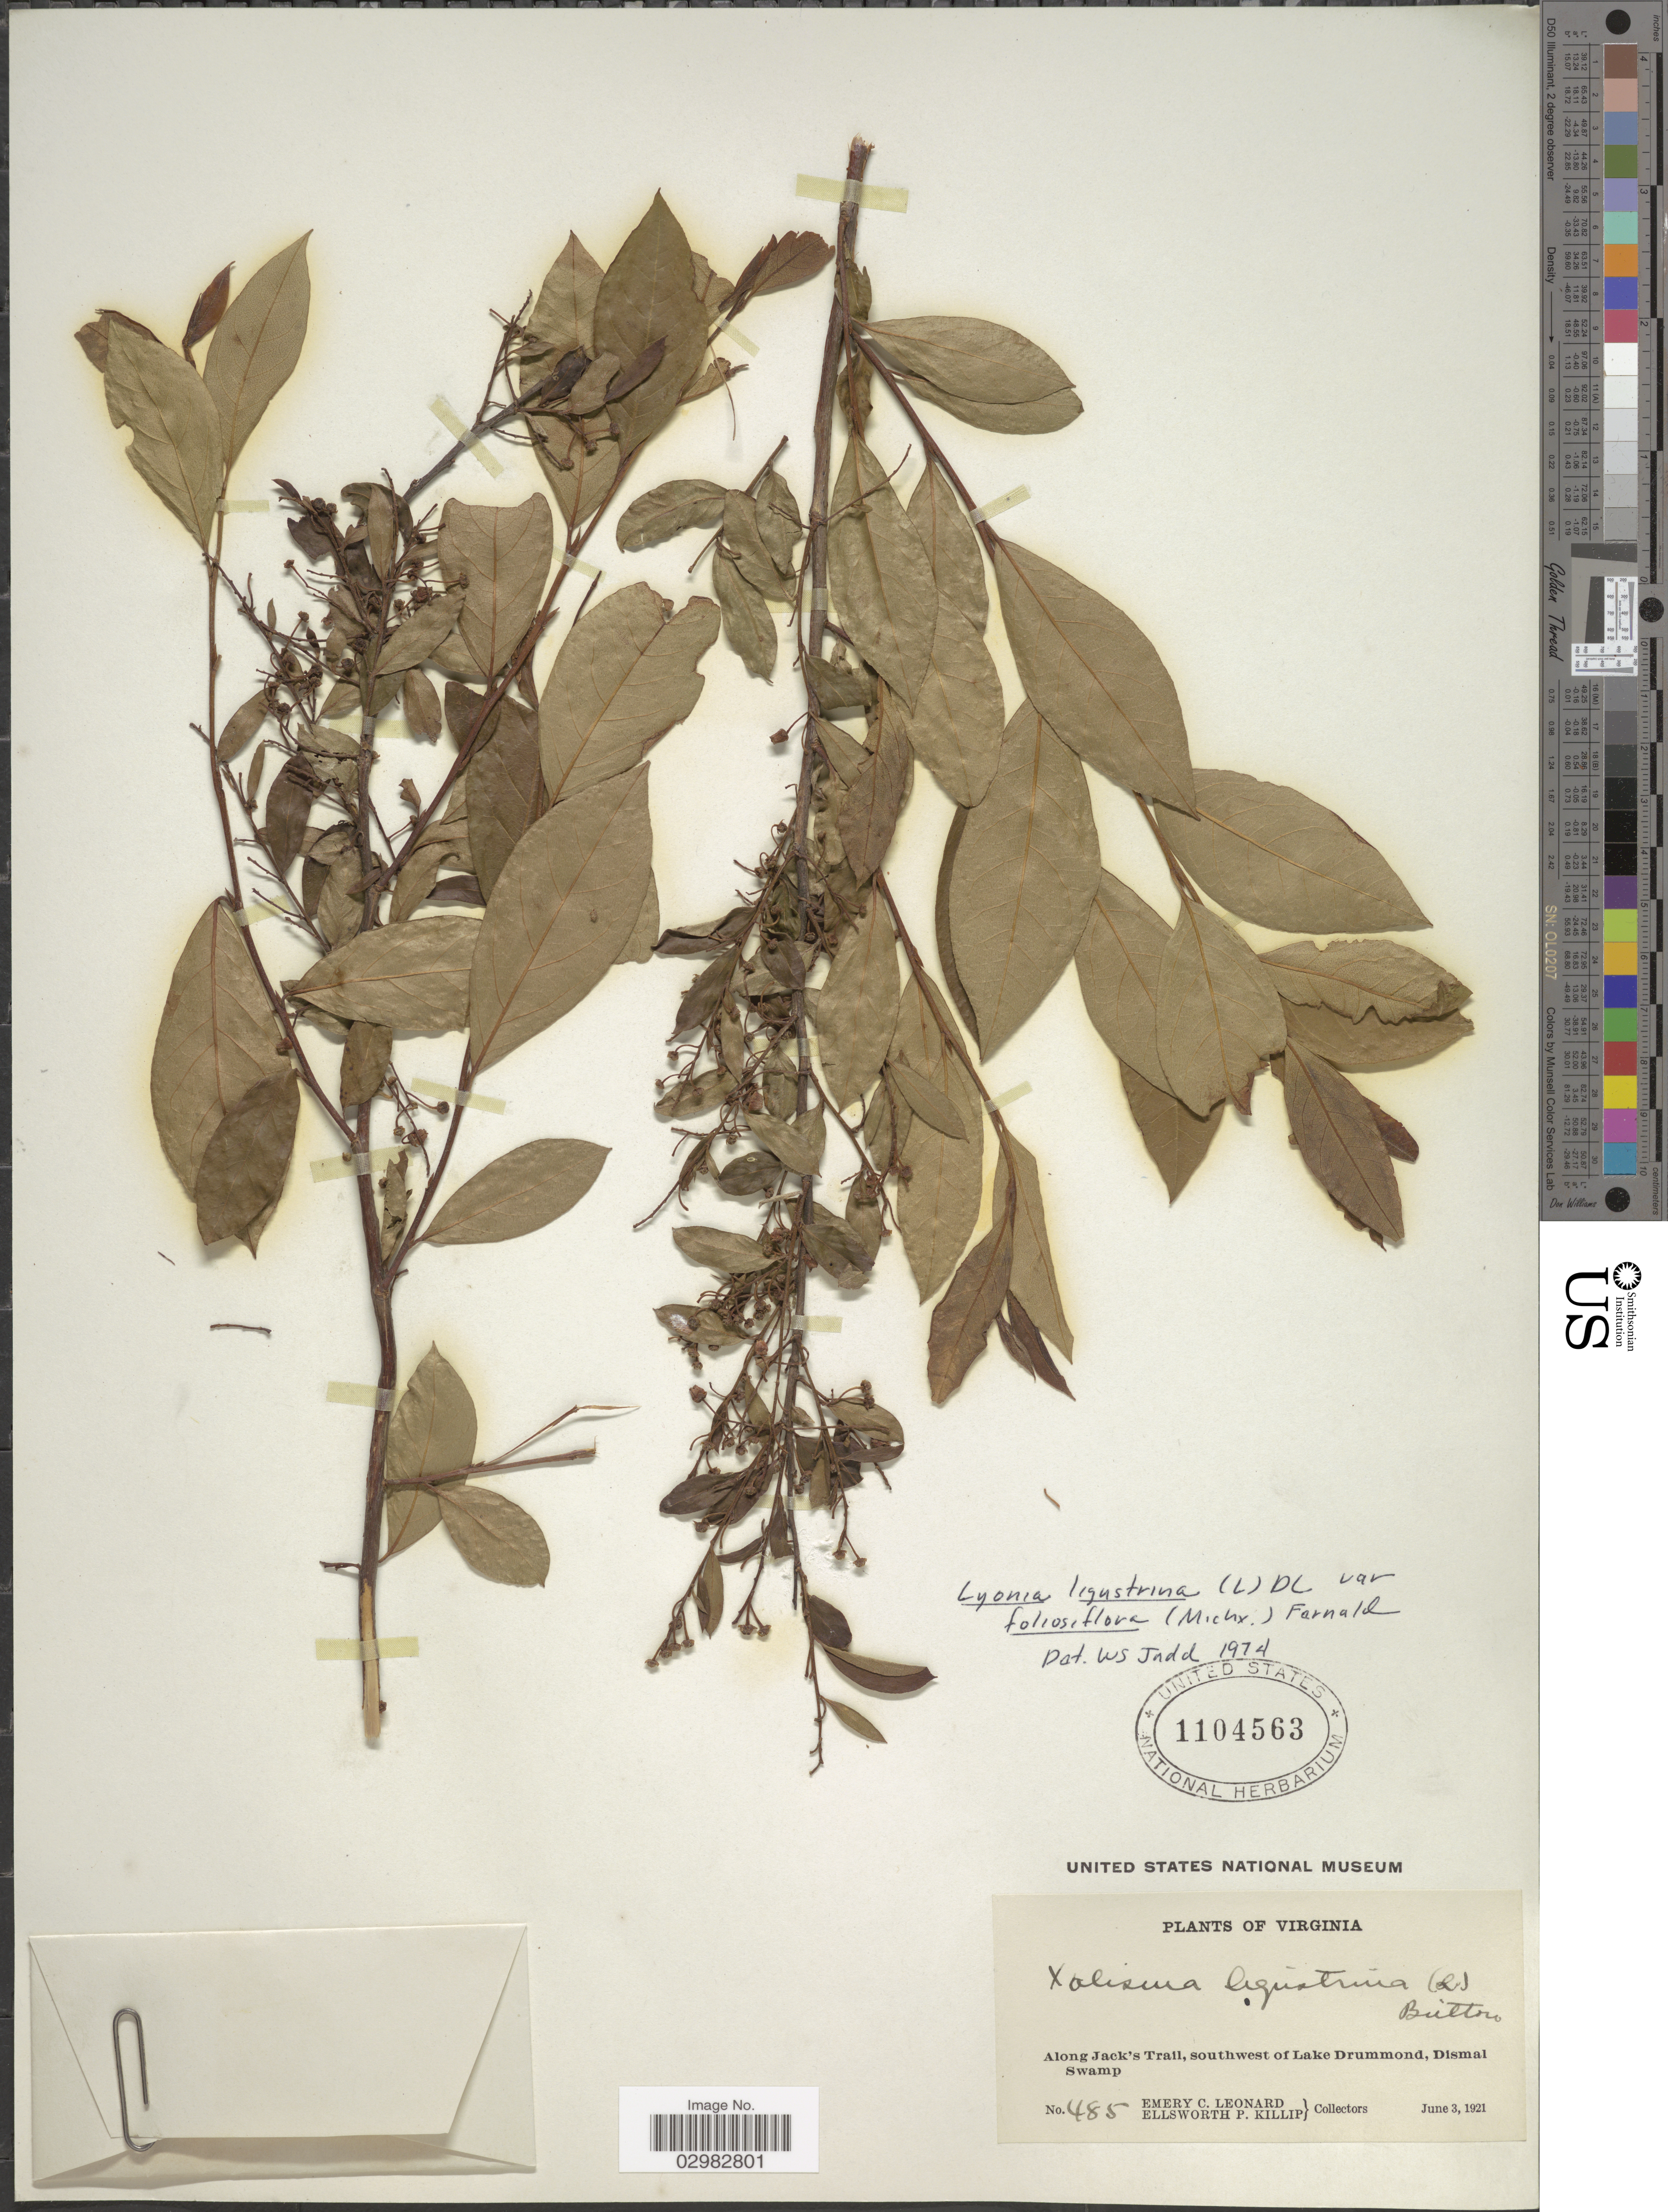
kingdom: Plantae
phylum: Tracheophyta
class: Magnoliopsida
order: Ericales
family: Ericaceae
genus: Lyonia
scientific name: Lyonia ligustrina var. foliosiflora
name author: (Michx.) Fernald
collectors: E. C. Leonard & E. P. Killip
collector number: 485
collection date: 1921-06-03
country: United States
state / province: Virginia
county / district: City of Chesapeake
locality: Along Jack's Trail, southwest of Lake Drummond, Dismal Swamp.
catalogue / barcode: US 1104563